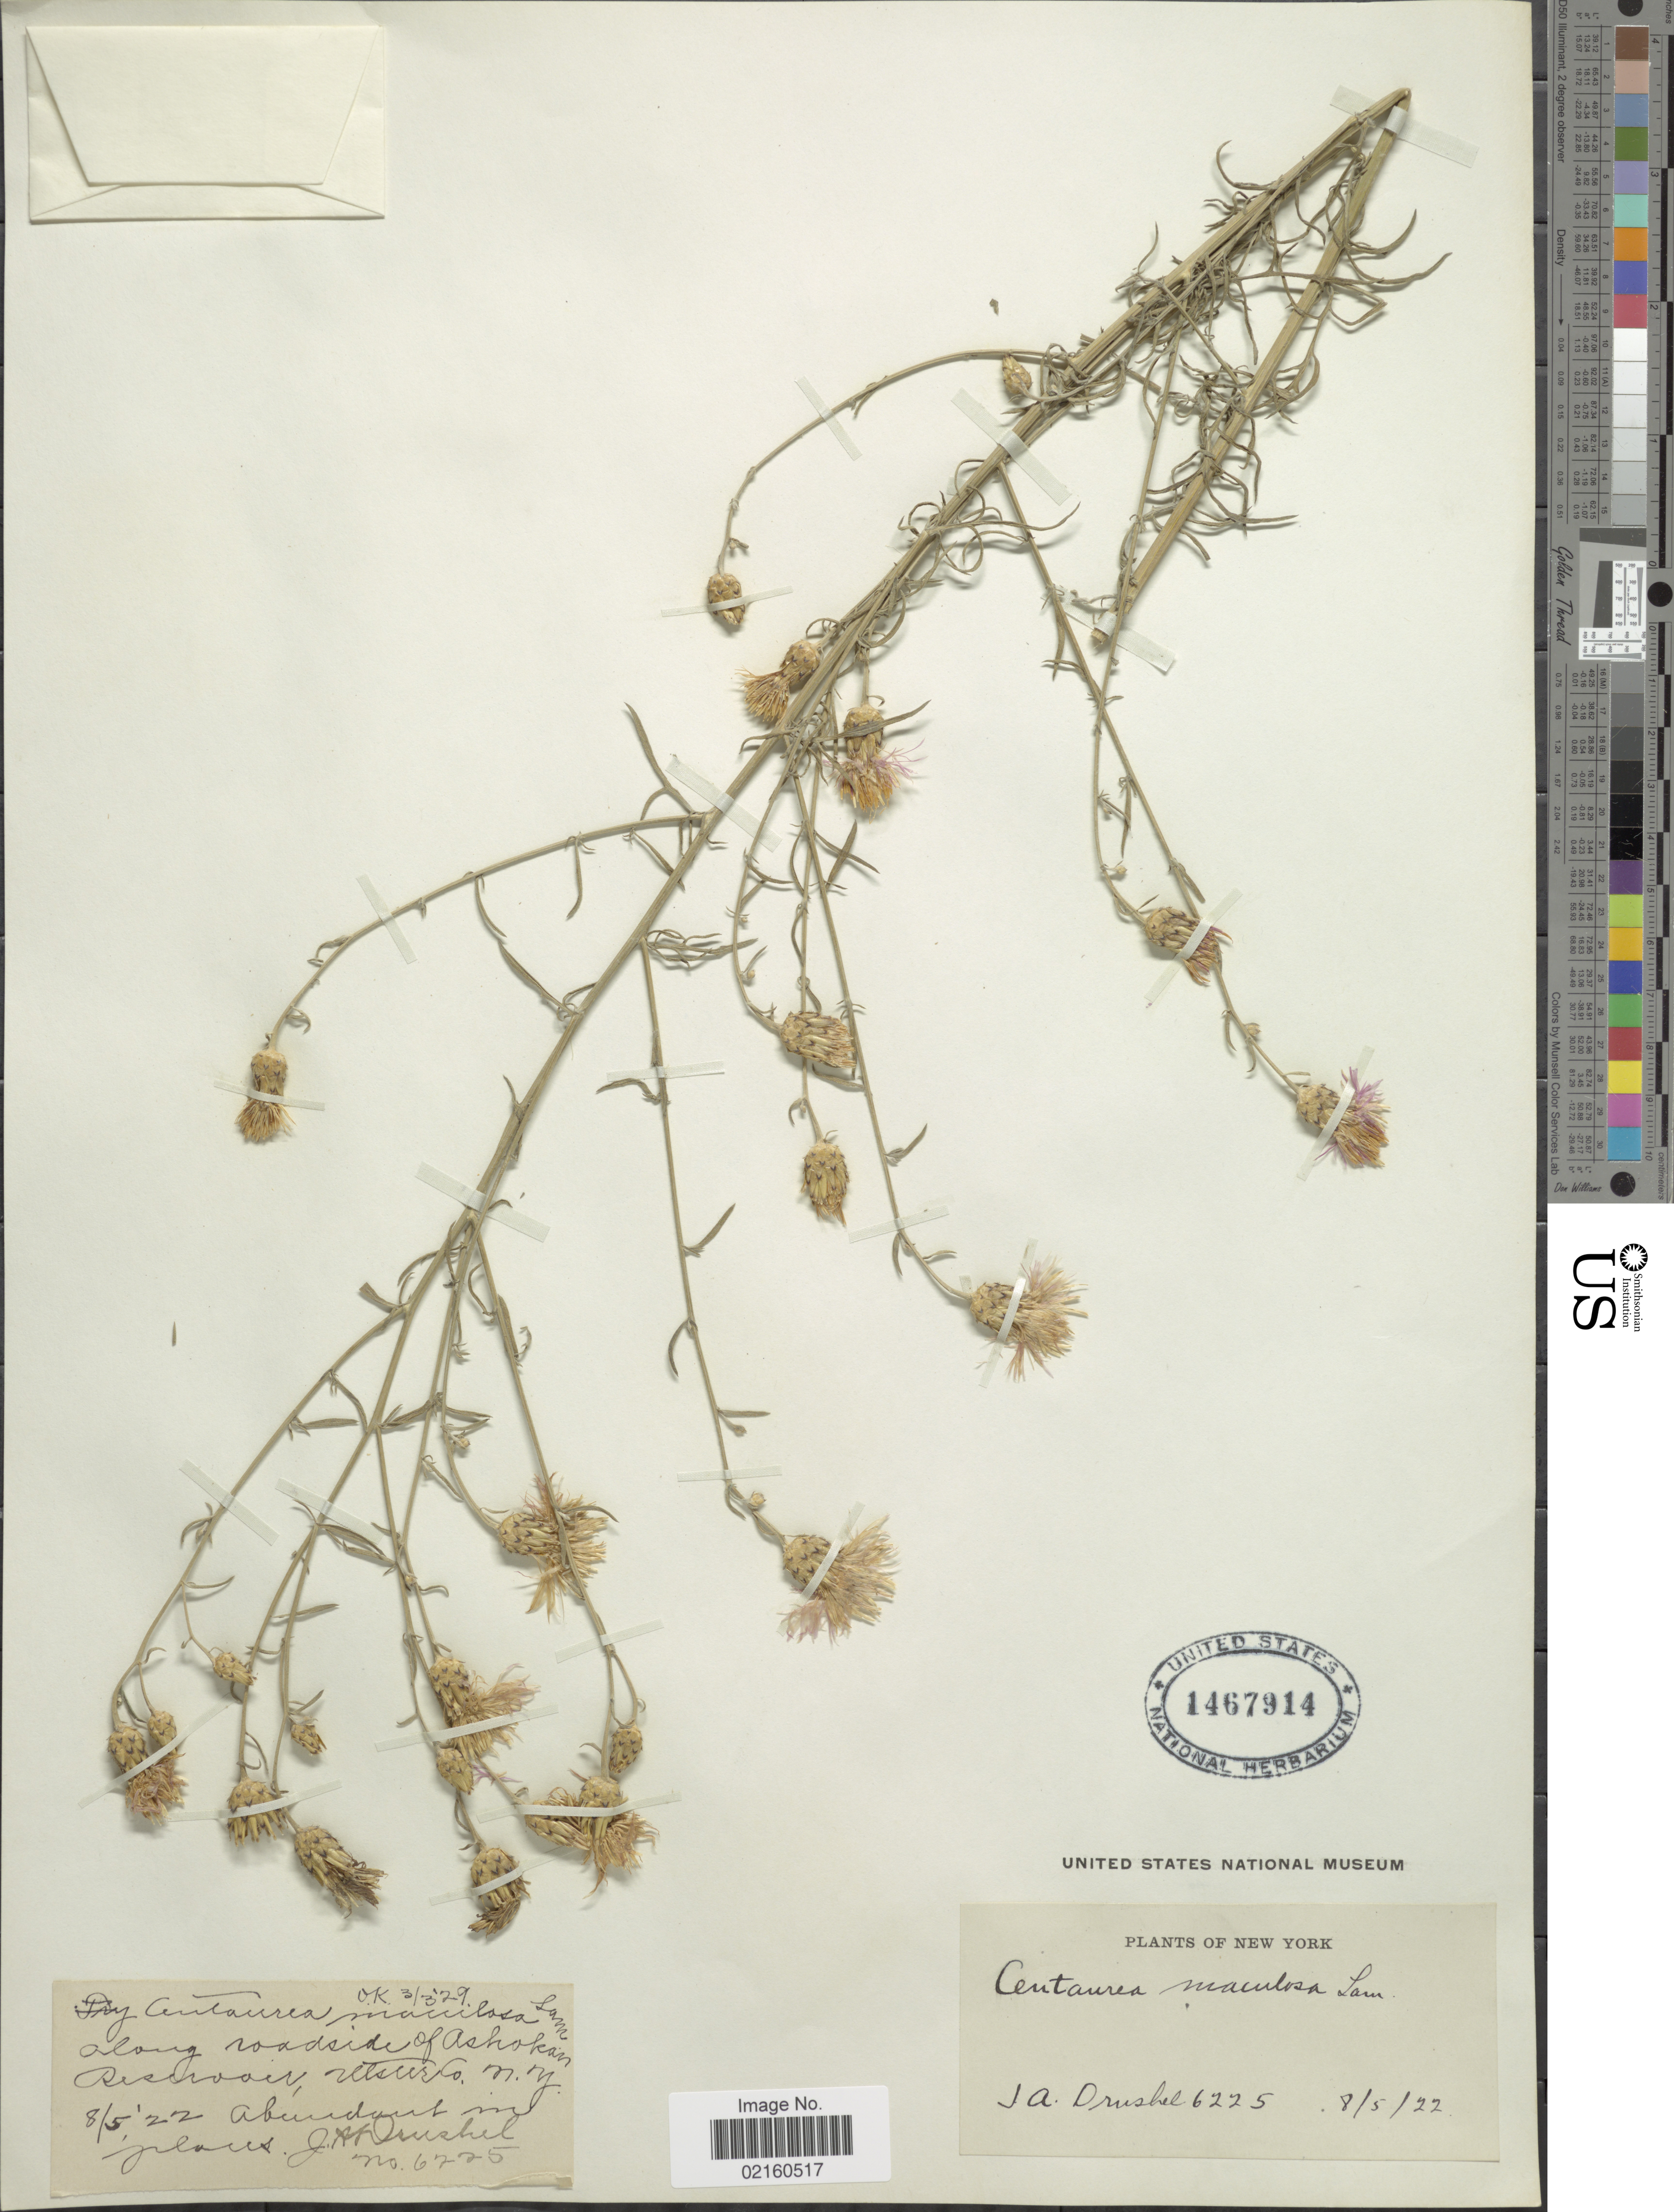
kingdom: Plantae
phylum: Tracheophyta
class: Magnoliopsida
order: Asterales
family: Asteraceae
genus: Centaurea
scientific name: Centaurea stoebe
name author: L.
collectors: J. A. Drushel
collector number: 6225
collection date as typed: Transcribed d/m/y: 5/8/22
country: United States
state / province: New York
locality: Along roadside of Ashokan Reservoir, Ulster Co., N. Y.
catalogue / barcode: US 1467914